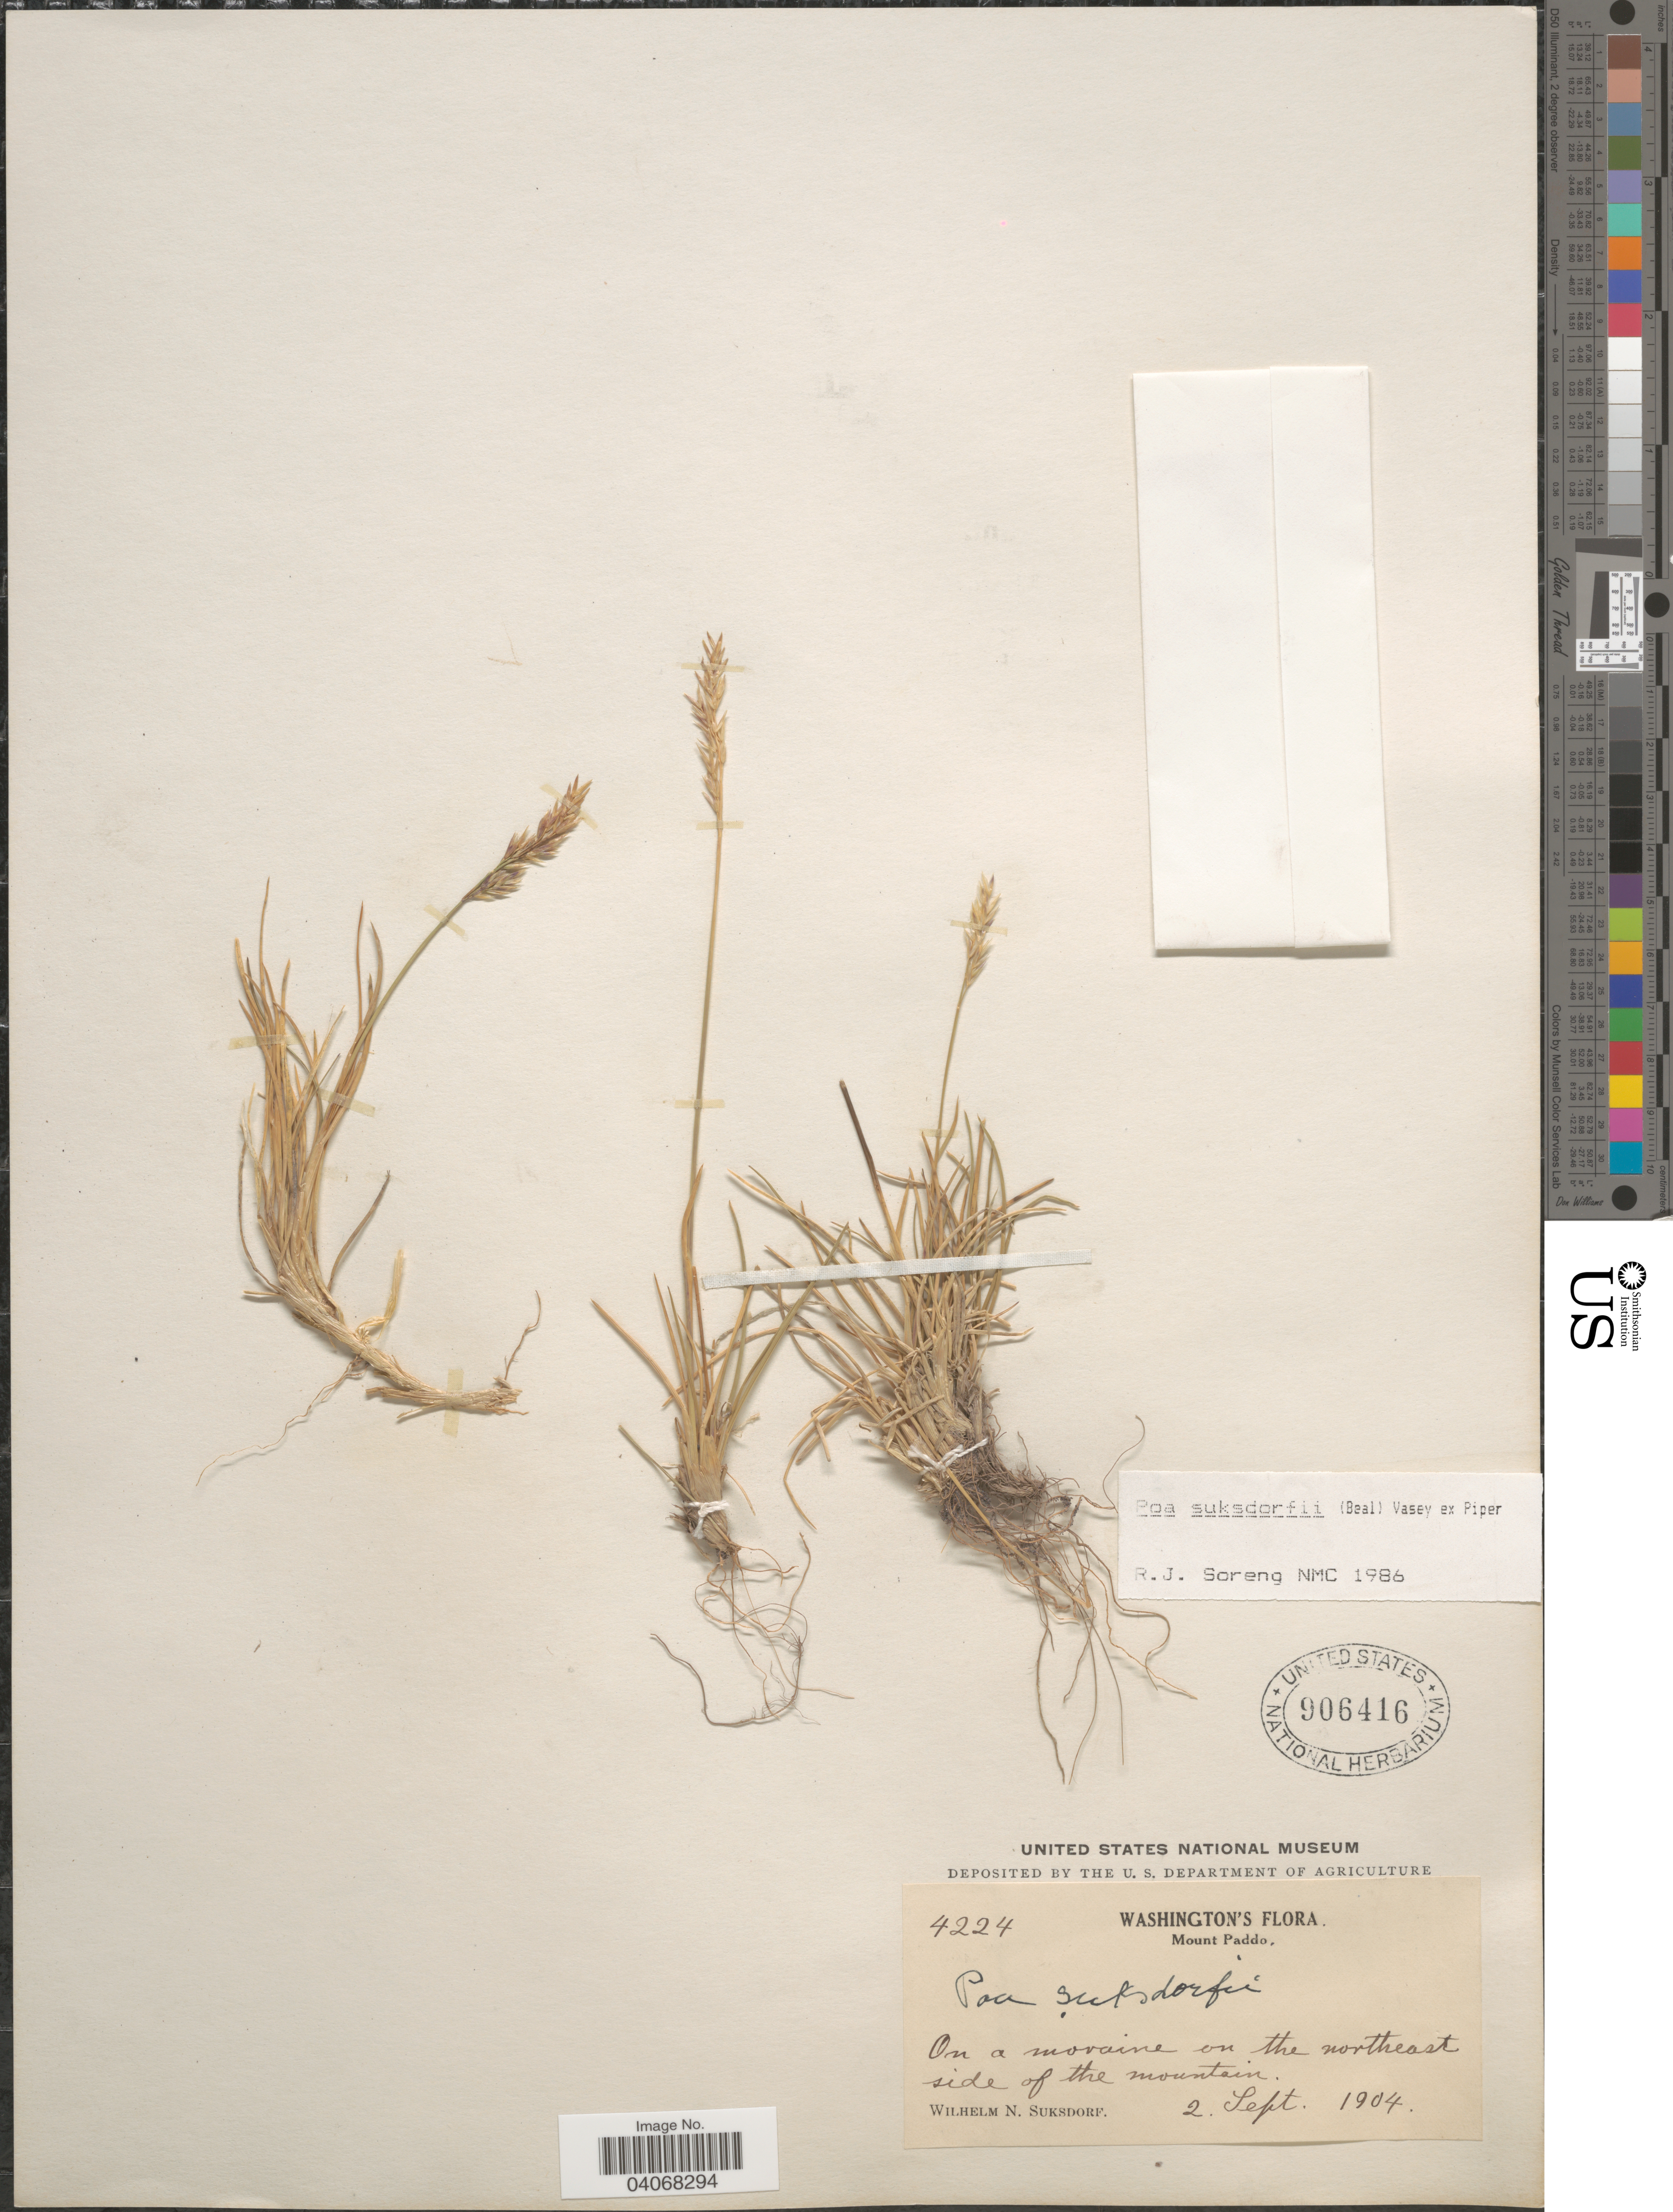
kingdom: Plantae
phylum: Tracheophyta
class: Liliopsida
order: Poales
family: Poaceae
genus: Poa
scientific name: Poa suksdorfii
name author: (W.J. Beal) Vasey ex Piper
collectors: W. N. Suksdorf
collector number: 4224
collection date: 1904-09-02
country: United States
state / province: Washington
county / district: Skamania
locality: Mount Paddo. On a moraine on the northeast side of the mountain.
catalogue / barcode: US 906416